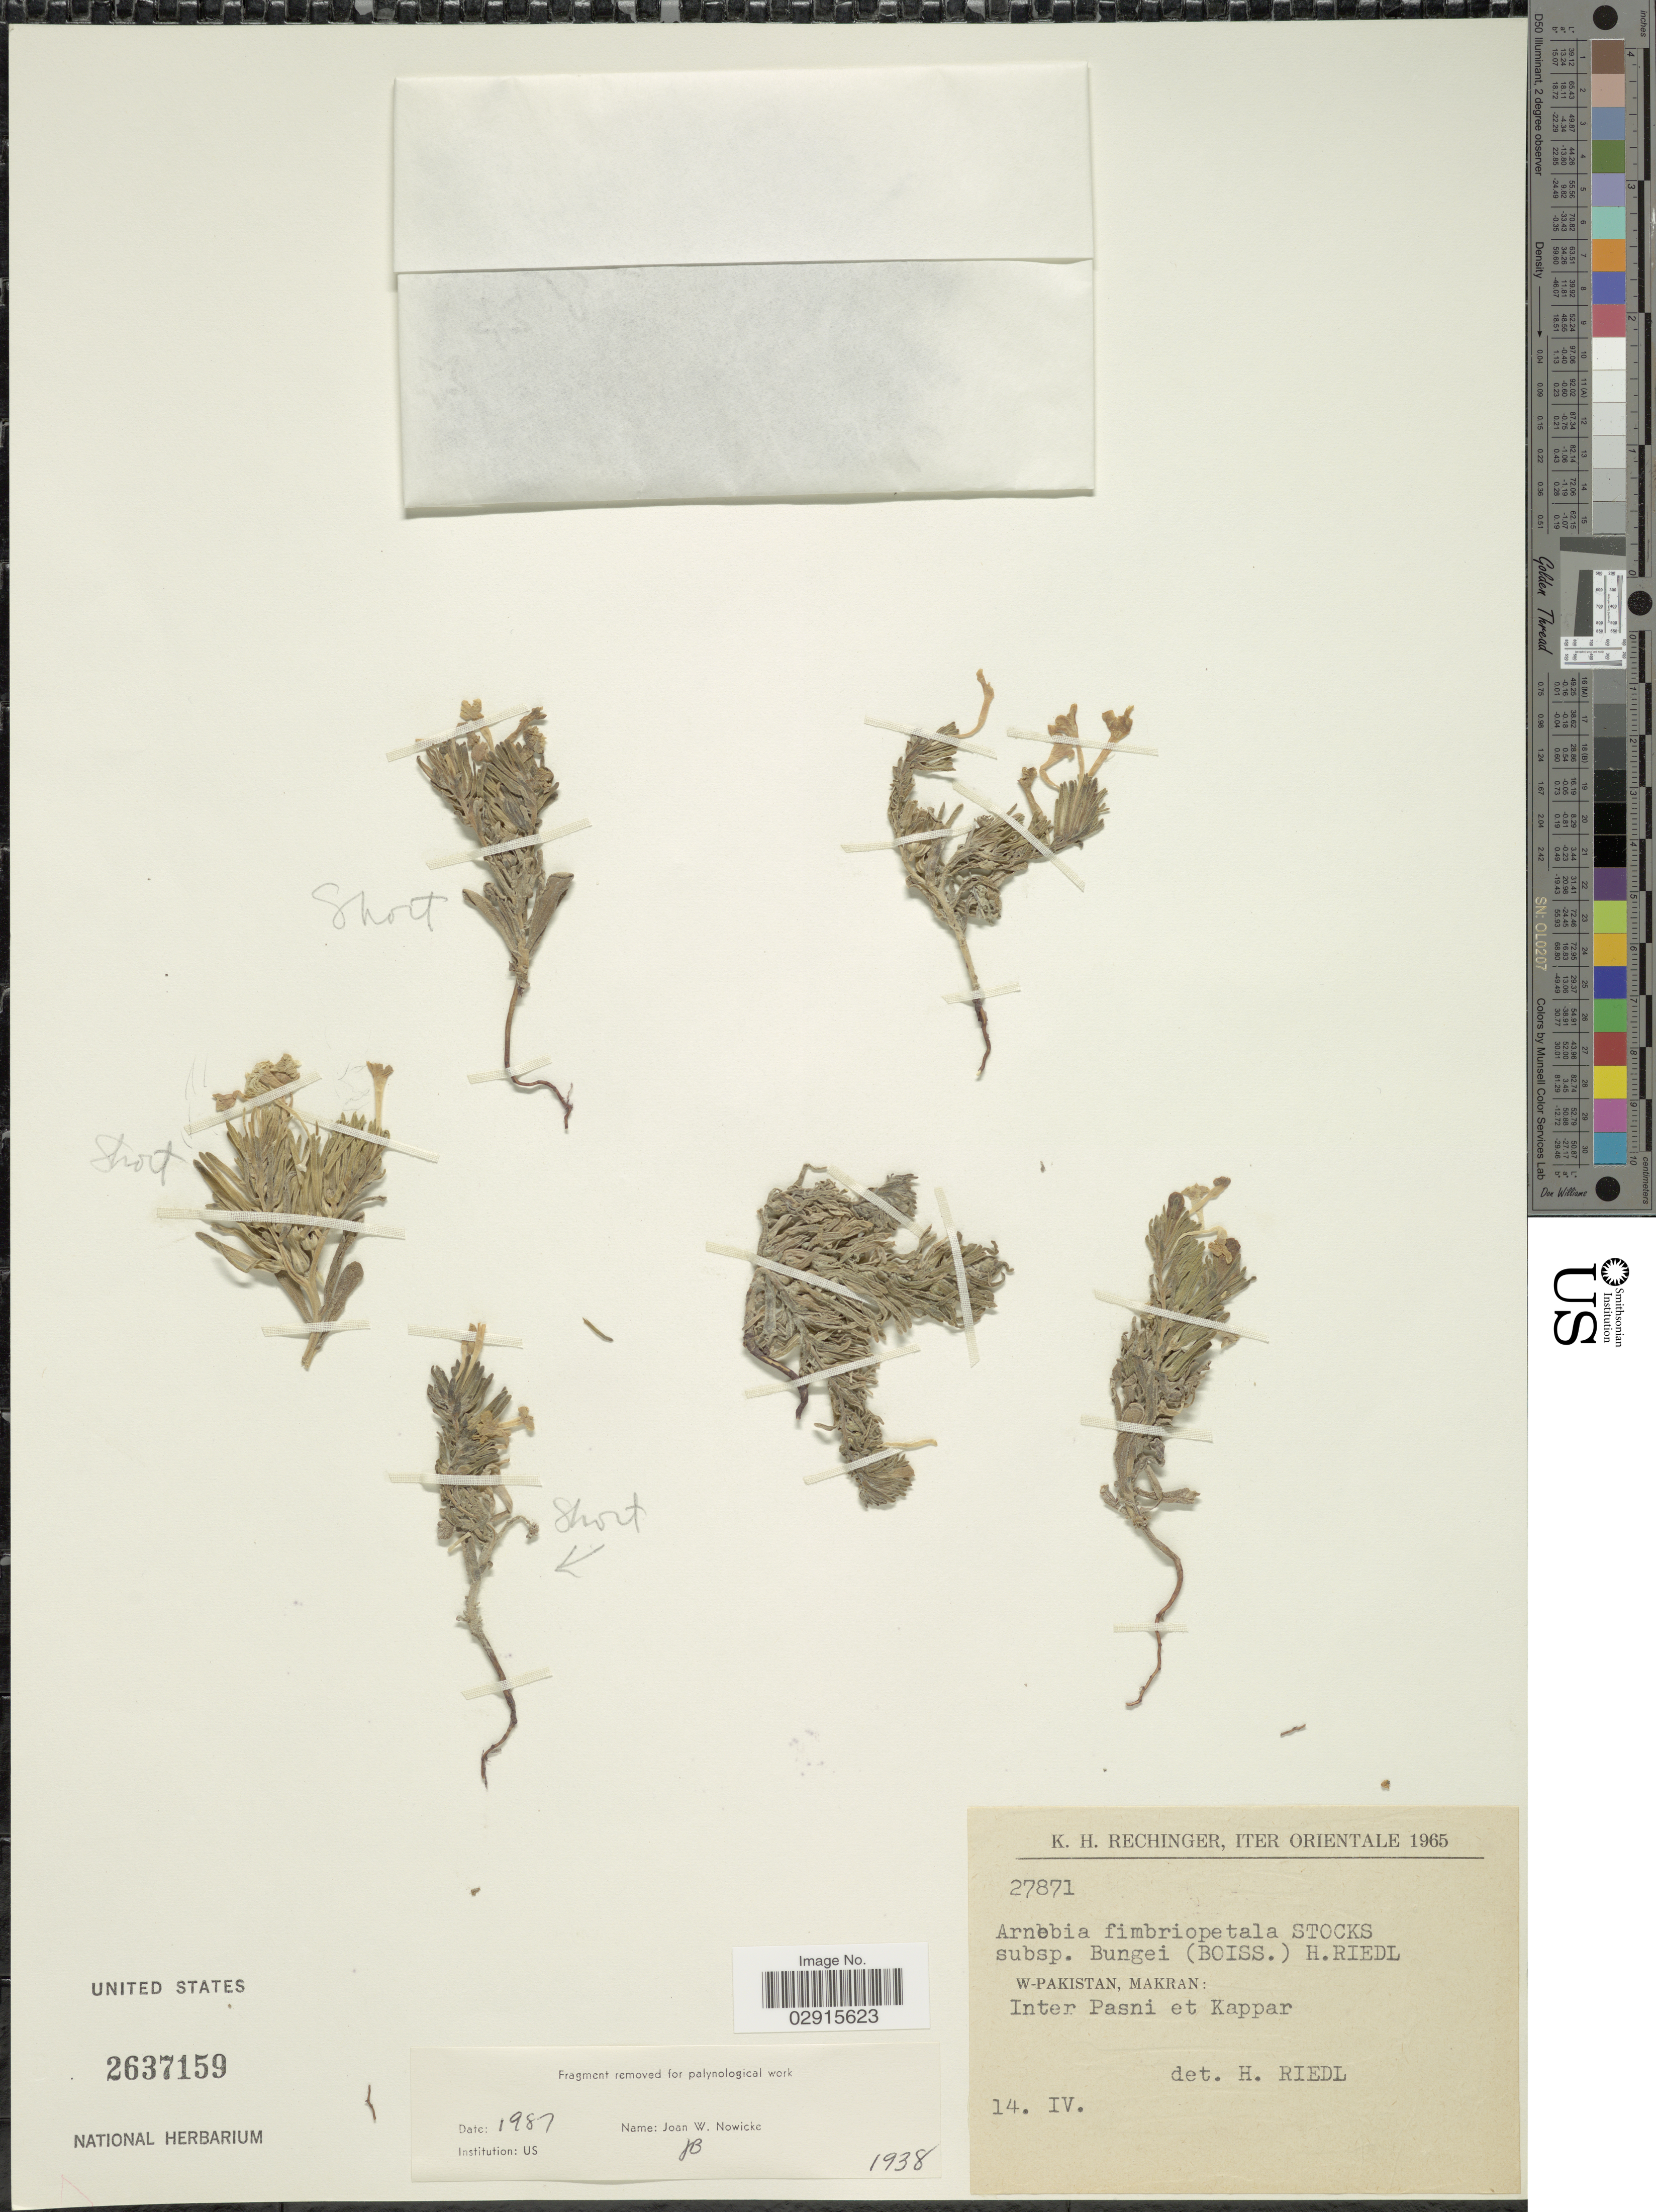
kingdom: Plantae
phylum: Tracheophyta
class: Magnoliopsida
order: Boraginales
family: Boraginaceae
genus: Arnebia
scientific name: Arnebia fimbriopetala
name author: Stocks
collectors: K. H. Rechinger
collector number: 27871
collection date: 1965-04-14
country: Pakistan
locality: Orientale, W-Pakistan, Makran: Inter Pasni et Kappar.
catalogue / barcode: US 2637159